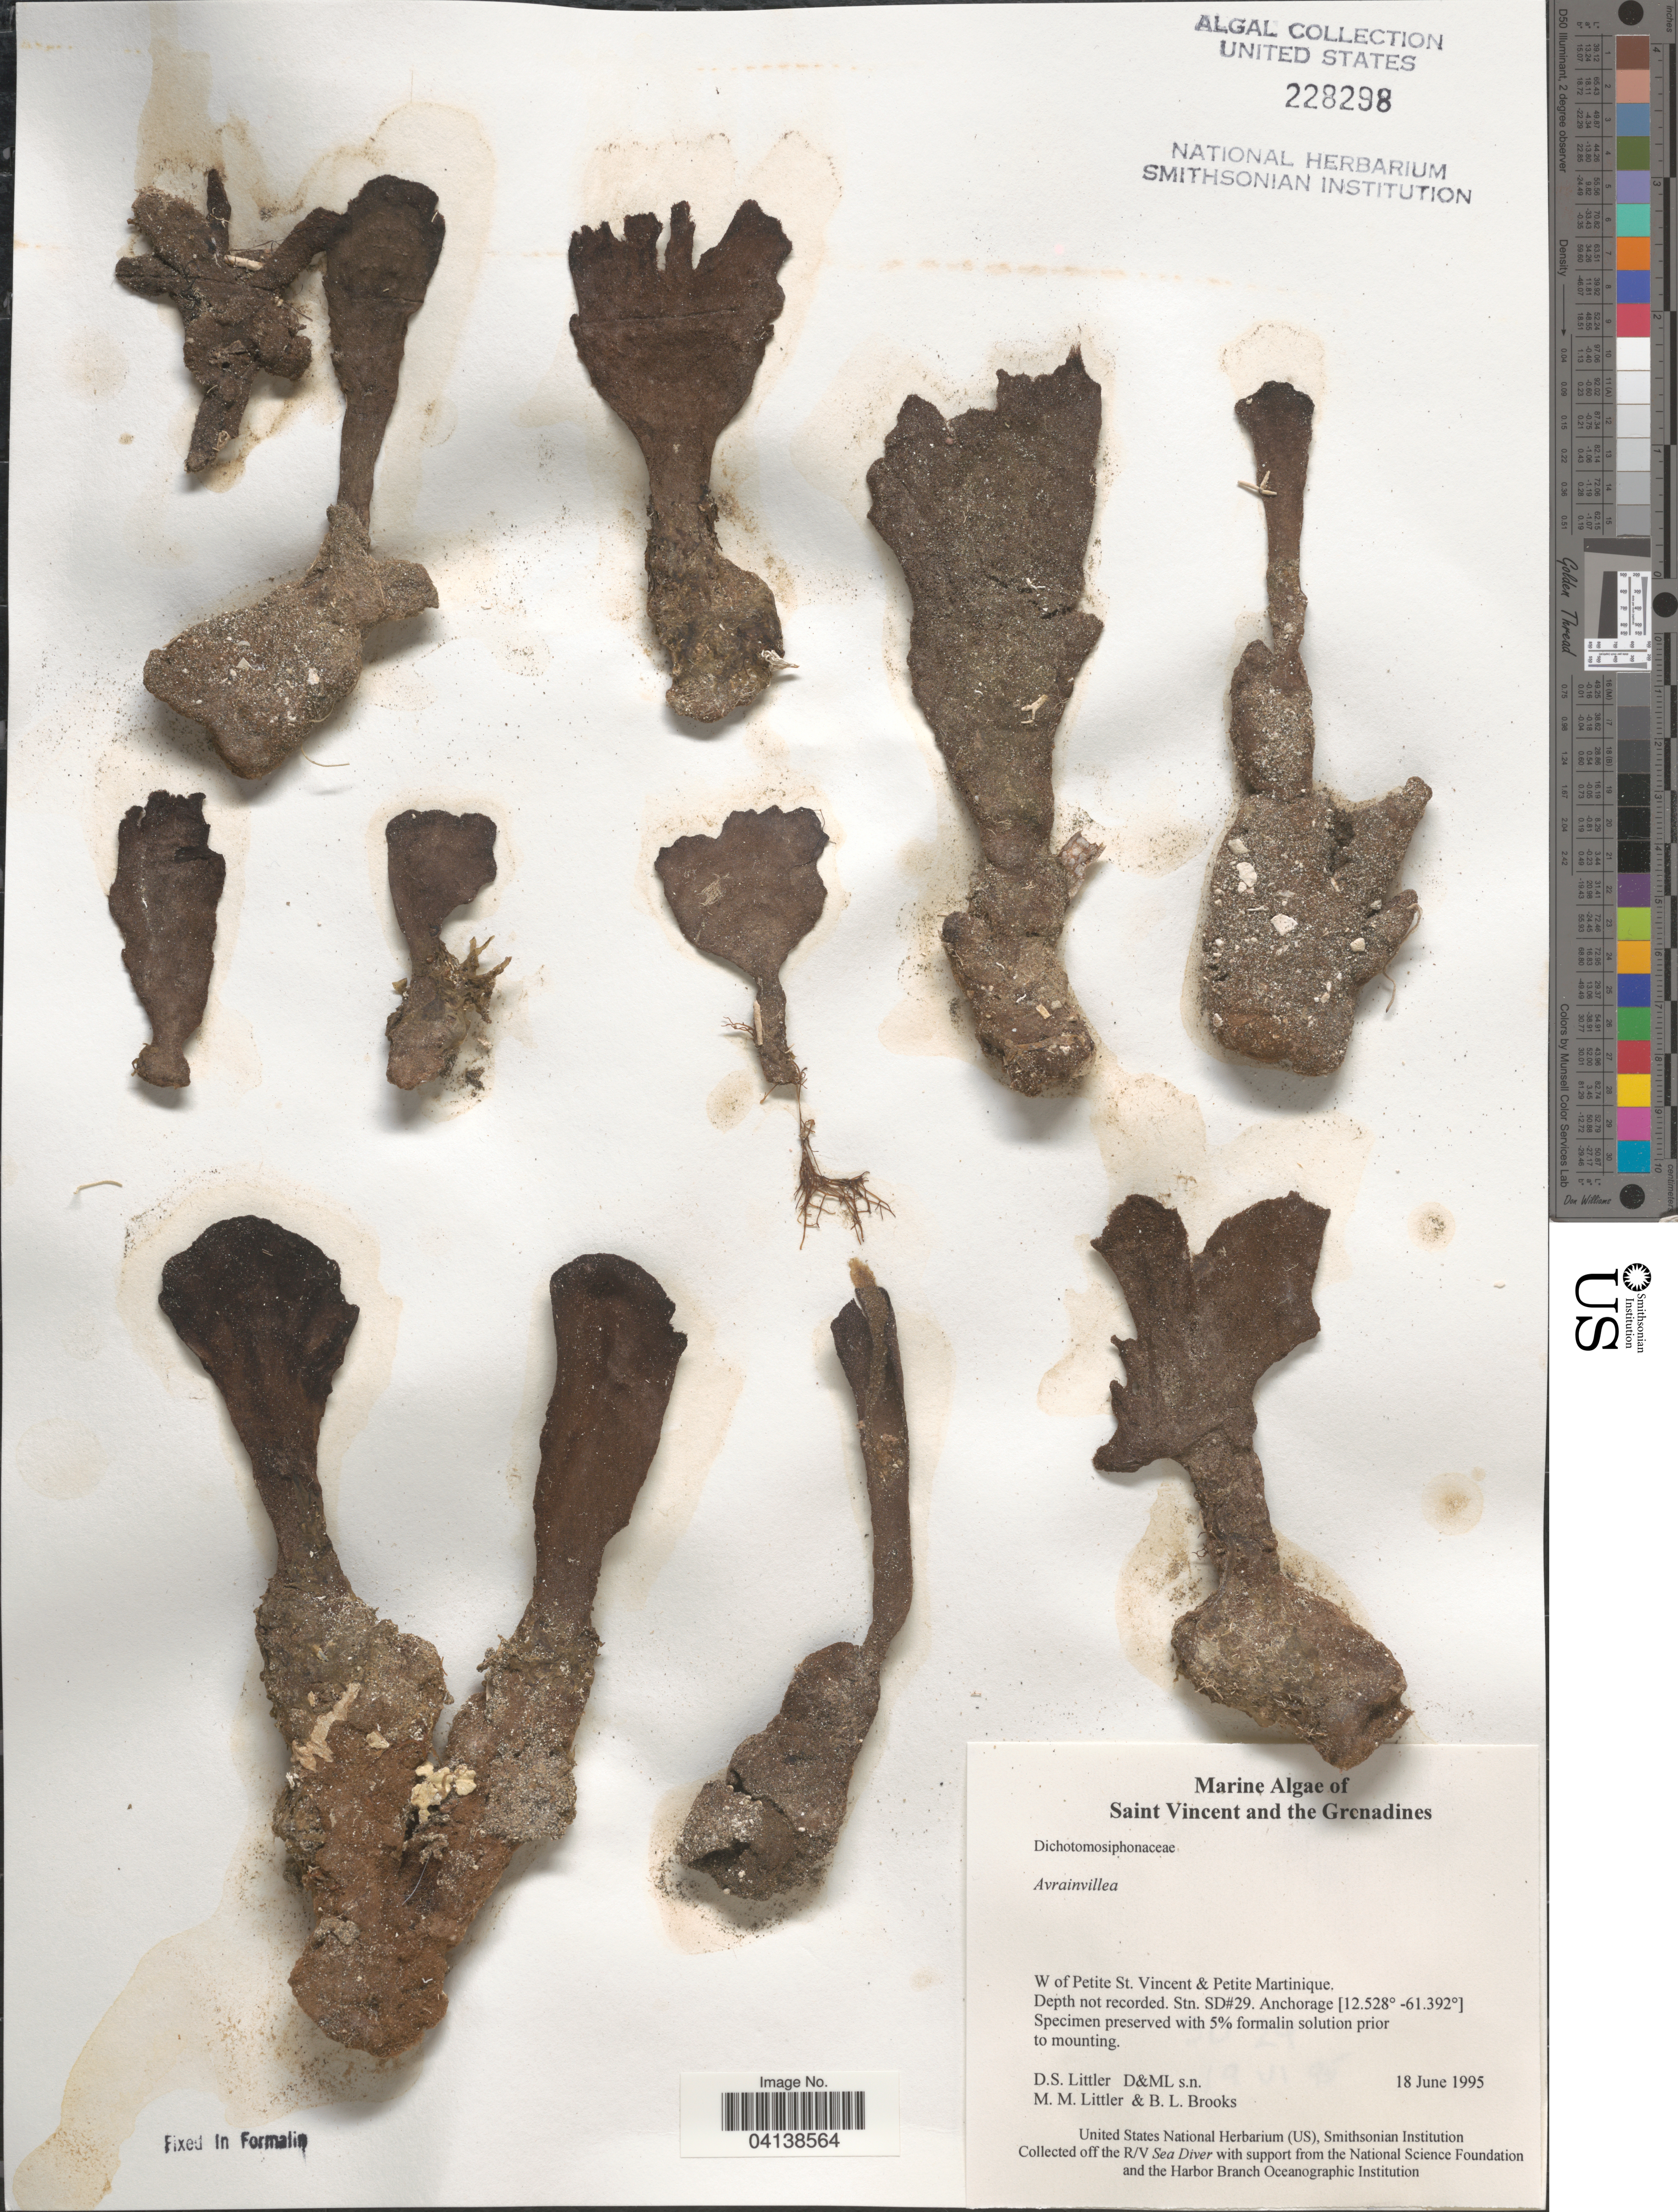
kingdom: Plantae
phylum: Chlorophyta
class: Ulvophyceae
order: Bryopsidales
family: Dichotomosiphonaceae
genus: Avrainvillea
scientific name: Avrainvillea sp.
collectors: D. S. Littler & B. Brooks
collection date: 1995-06-18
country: St. Vincent - Grenadines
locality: Saint Vincent and the Grenadines. W of Petite St. Vincent & Petite Martinique. Stn. SD#29.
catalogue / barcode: US 228298